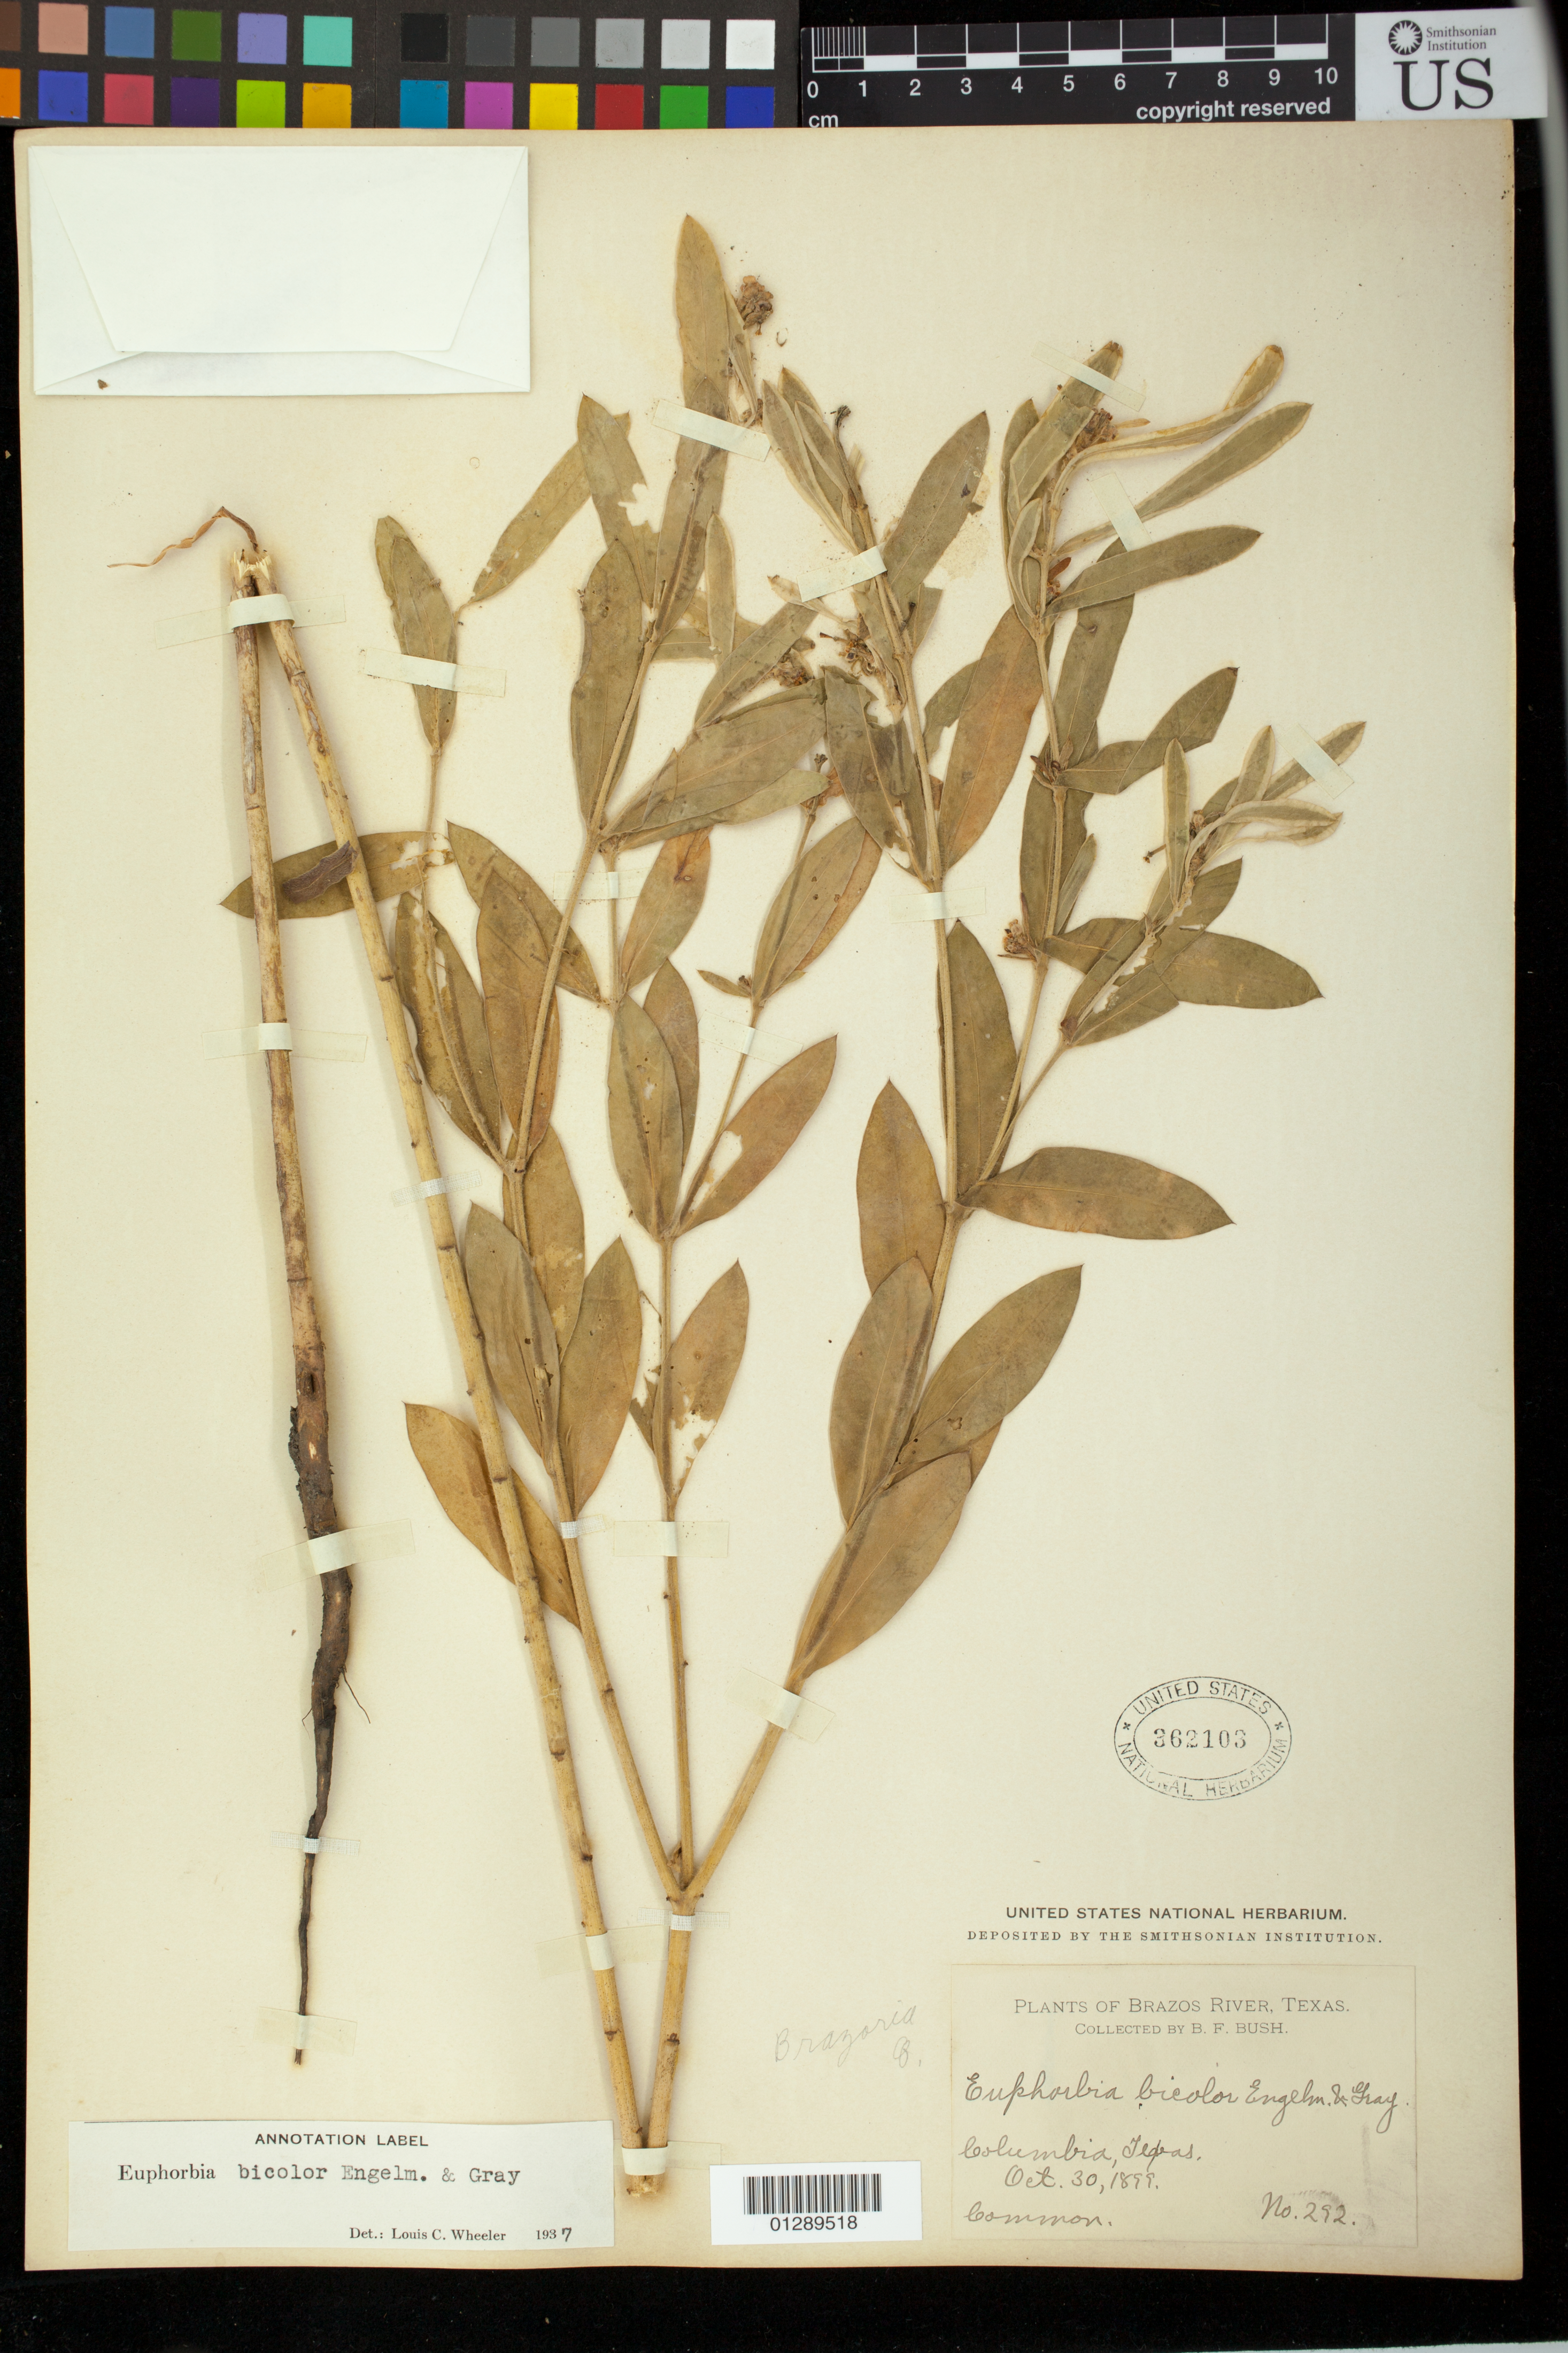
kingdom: Plantae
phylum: Tracheophyta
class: Magnoliopsida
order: Malpighiales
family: Euphorbiaceae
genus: Euphorbia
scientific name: Euphorbia bicolor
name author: Engelm. & A. Gray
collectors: B. F. Bush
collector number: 292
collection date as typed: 30 Oct 1899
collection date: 1899-10-30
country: United States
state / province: Texas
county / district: Brazoria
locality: Columbia. Brazos River.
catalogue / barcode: US 262103